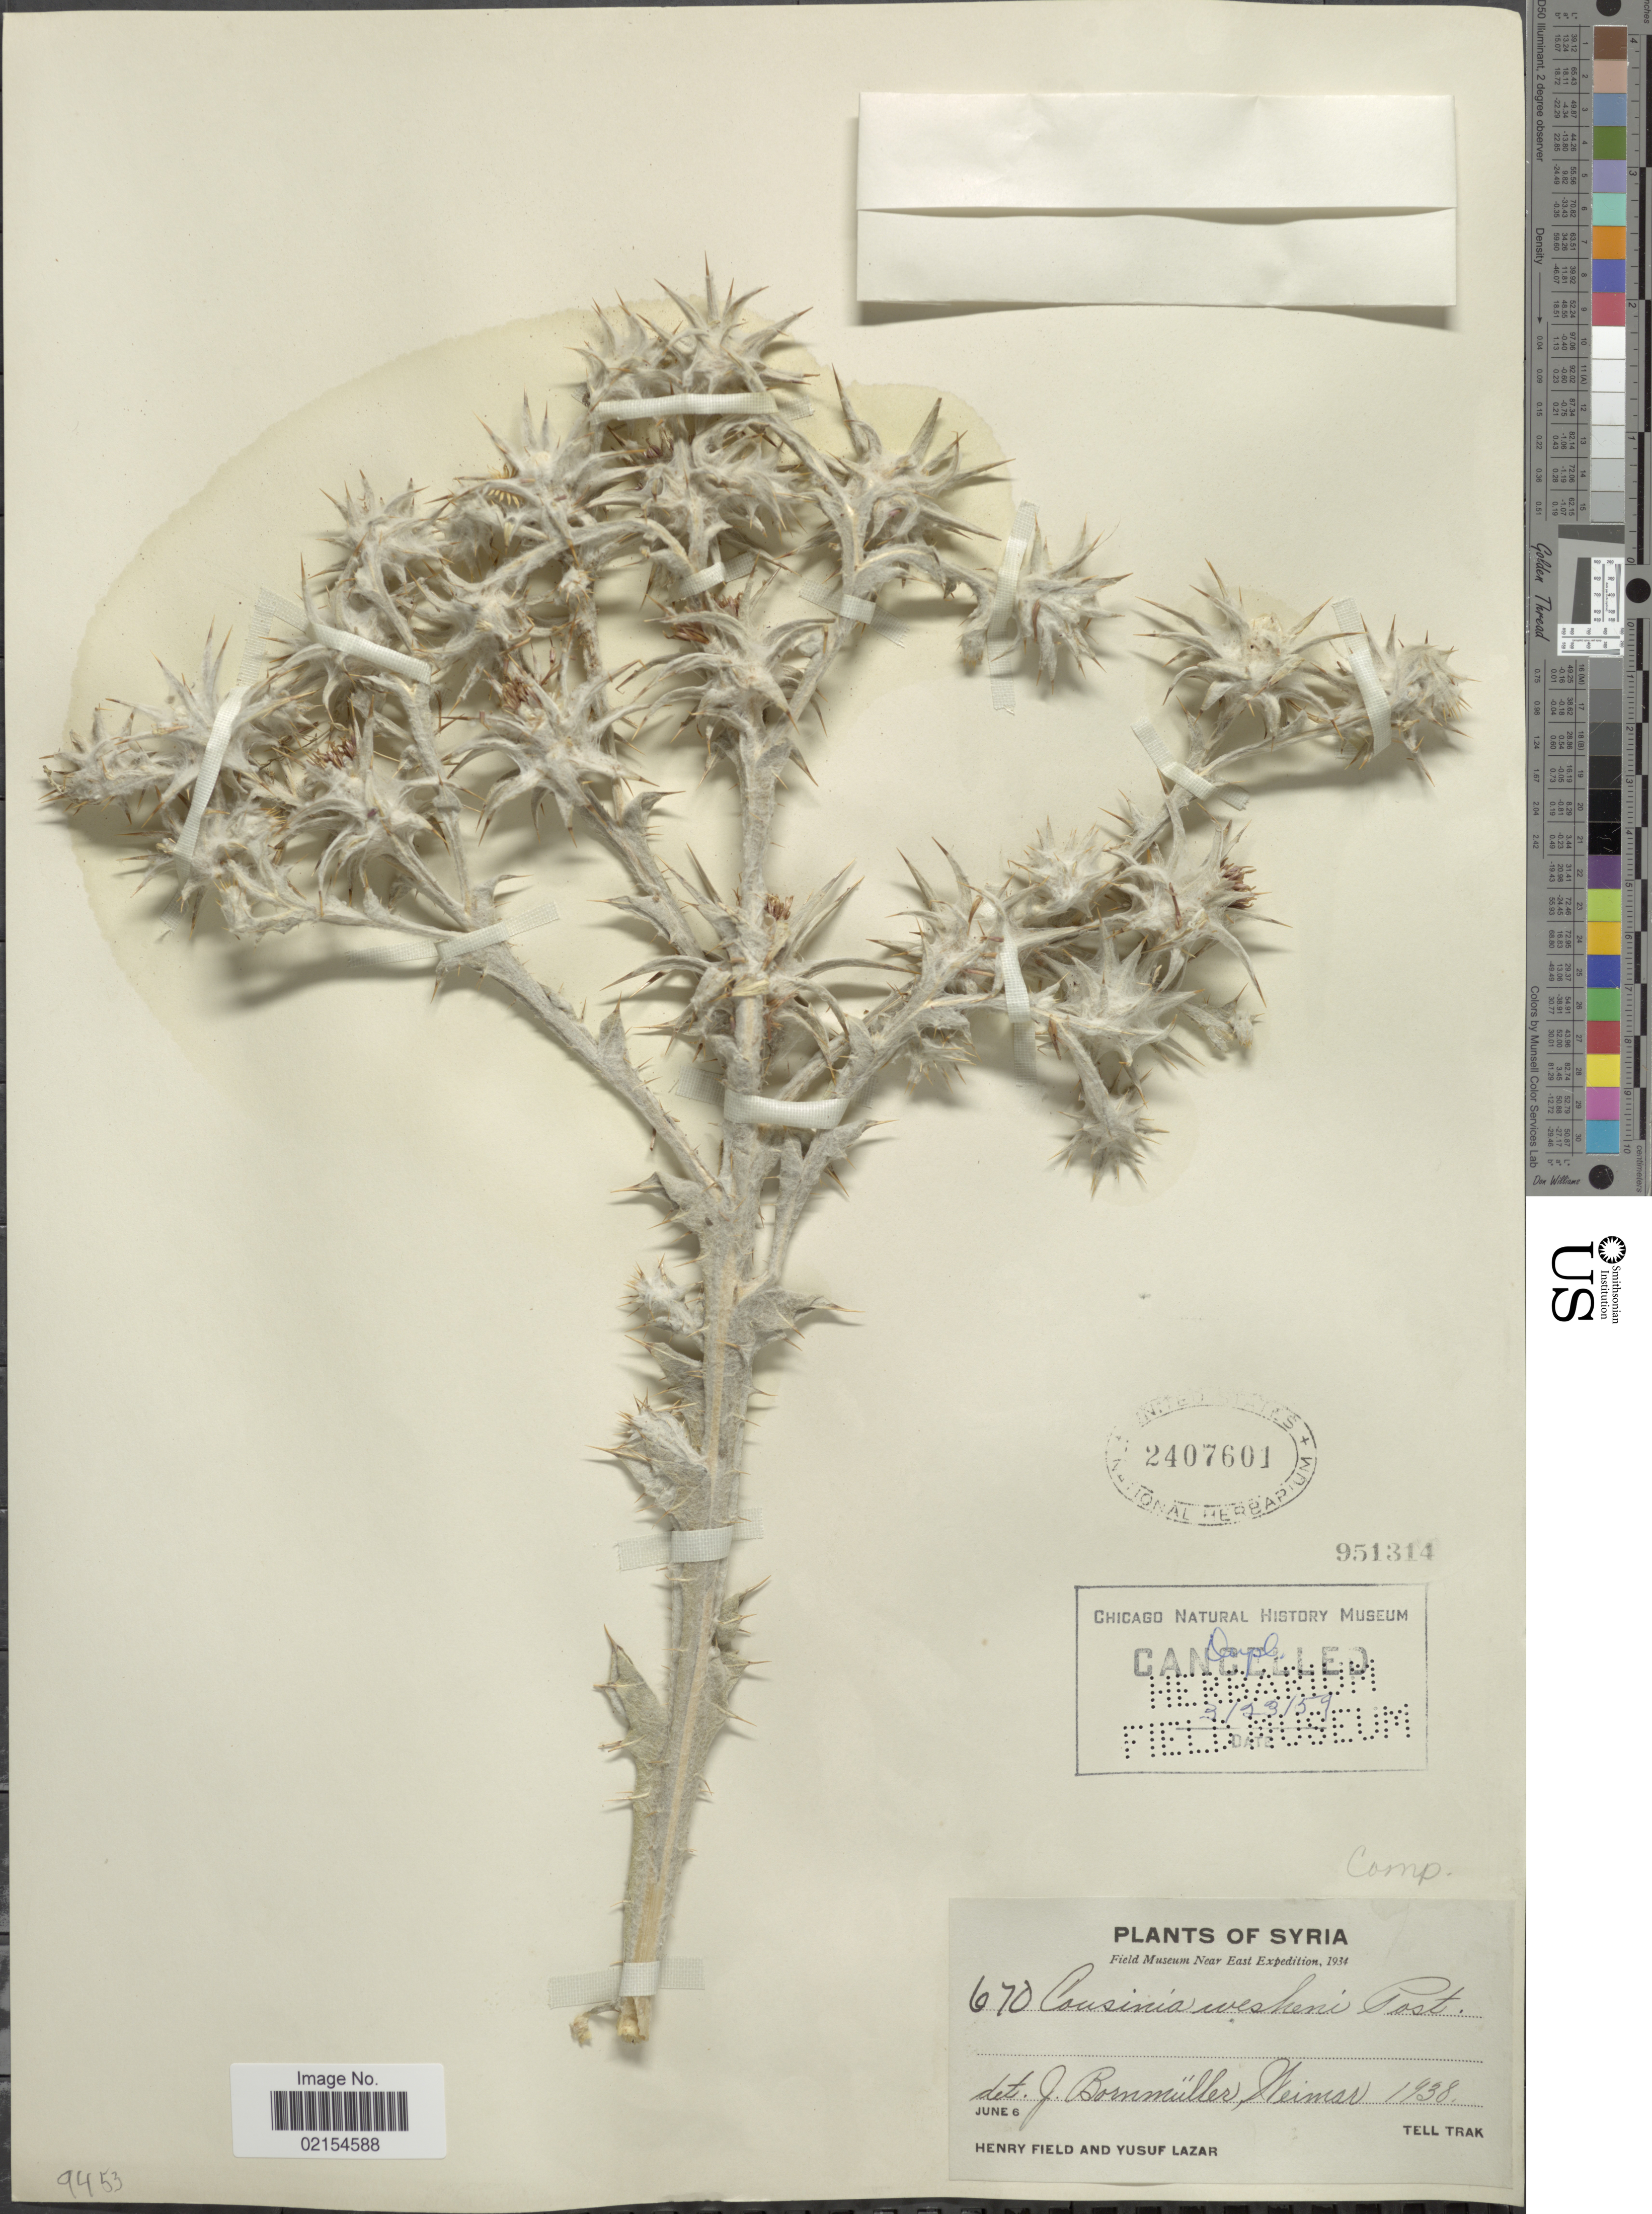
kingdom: Plantae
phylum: Tracheophyta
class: Magnoliopsida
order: Asterales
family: Asteraceae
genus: Cousinia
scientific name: Cousinia wesheni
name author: Post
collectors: H. Field & Y. Lazar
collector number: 670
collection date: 1938-06-06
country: Syria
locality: Weimar [interpreted]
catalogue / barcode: US 2407601